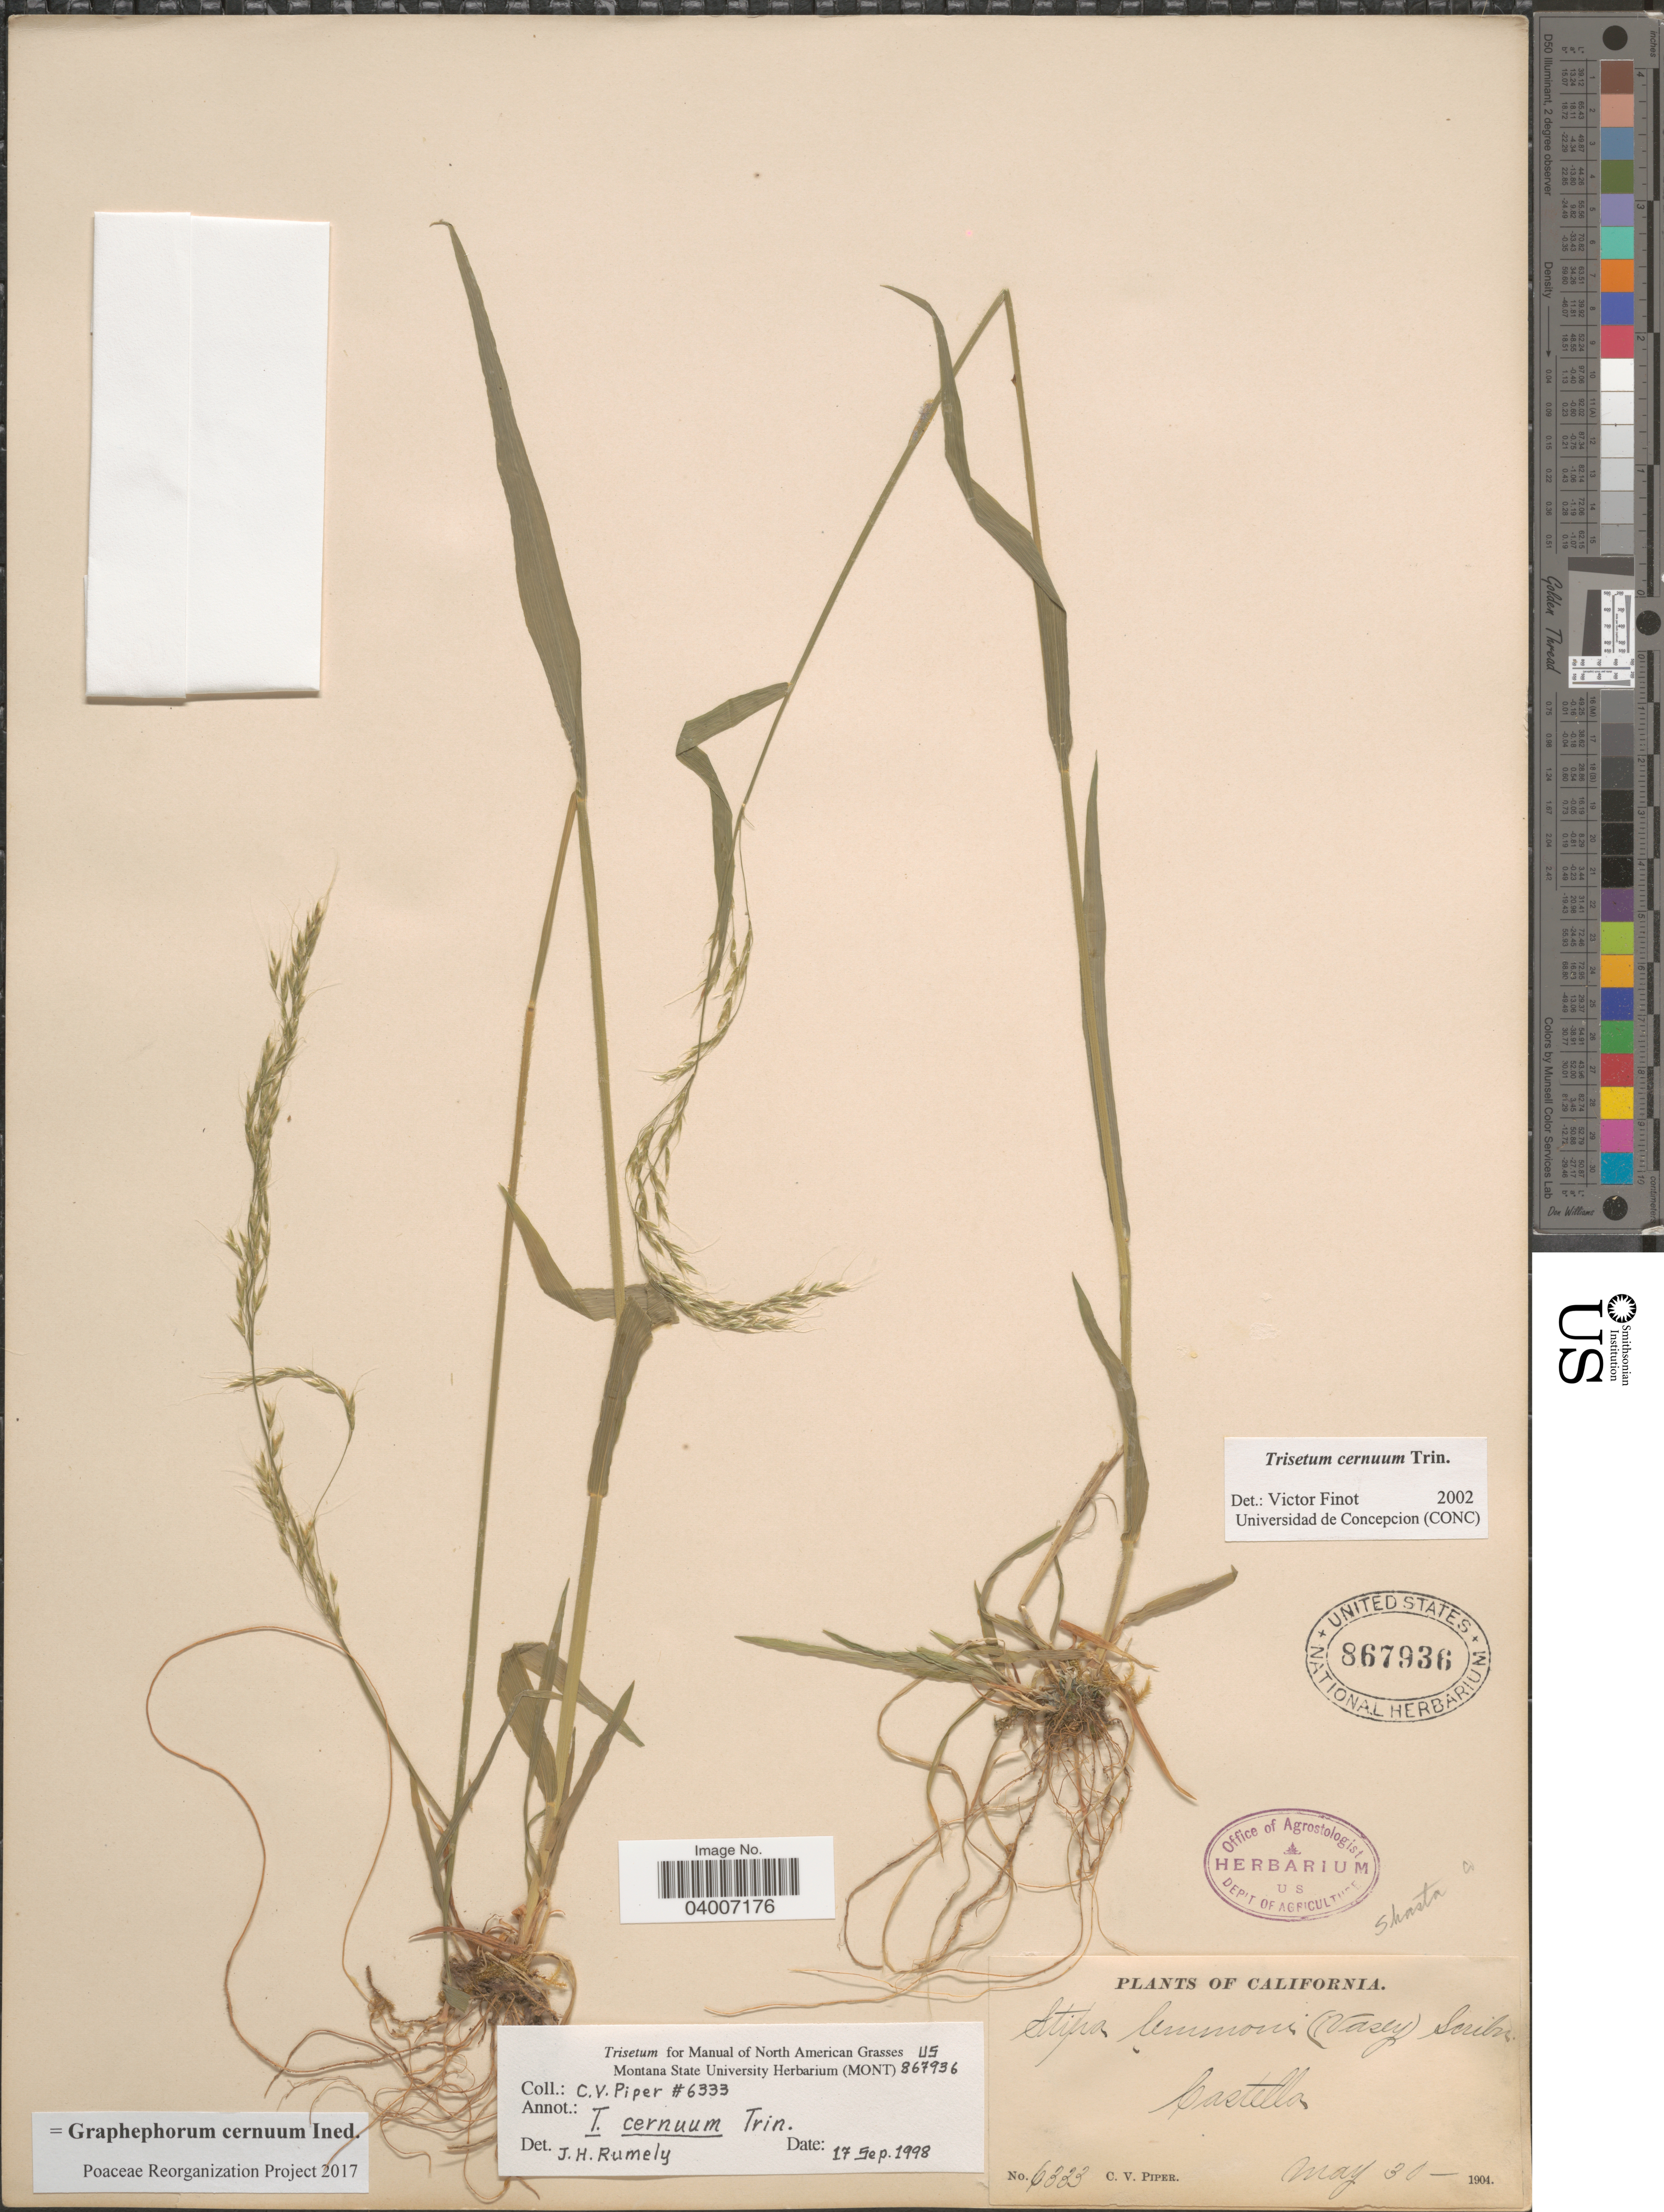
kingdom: Plantae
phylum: Tracheophyta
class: Liliopsida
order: Poales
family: Poaceae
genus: Graphephorum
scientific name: Graphephorum cernuum ined.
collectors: C. V. Piper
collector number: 6333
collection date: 1904-05-30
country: United States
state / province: California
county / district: Shasta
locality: Castello. Shasta Co.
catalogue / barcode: US 867936